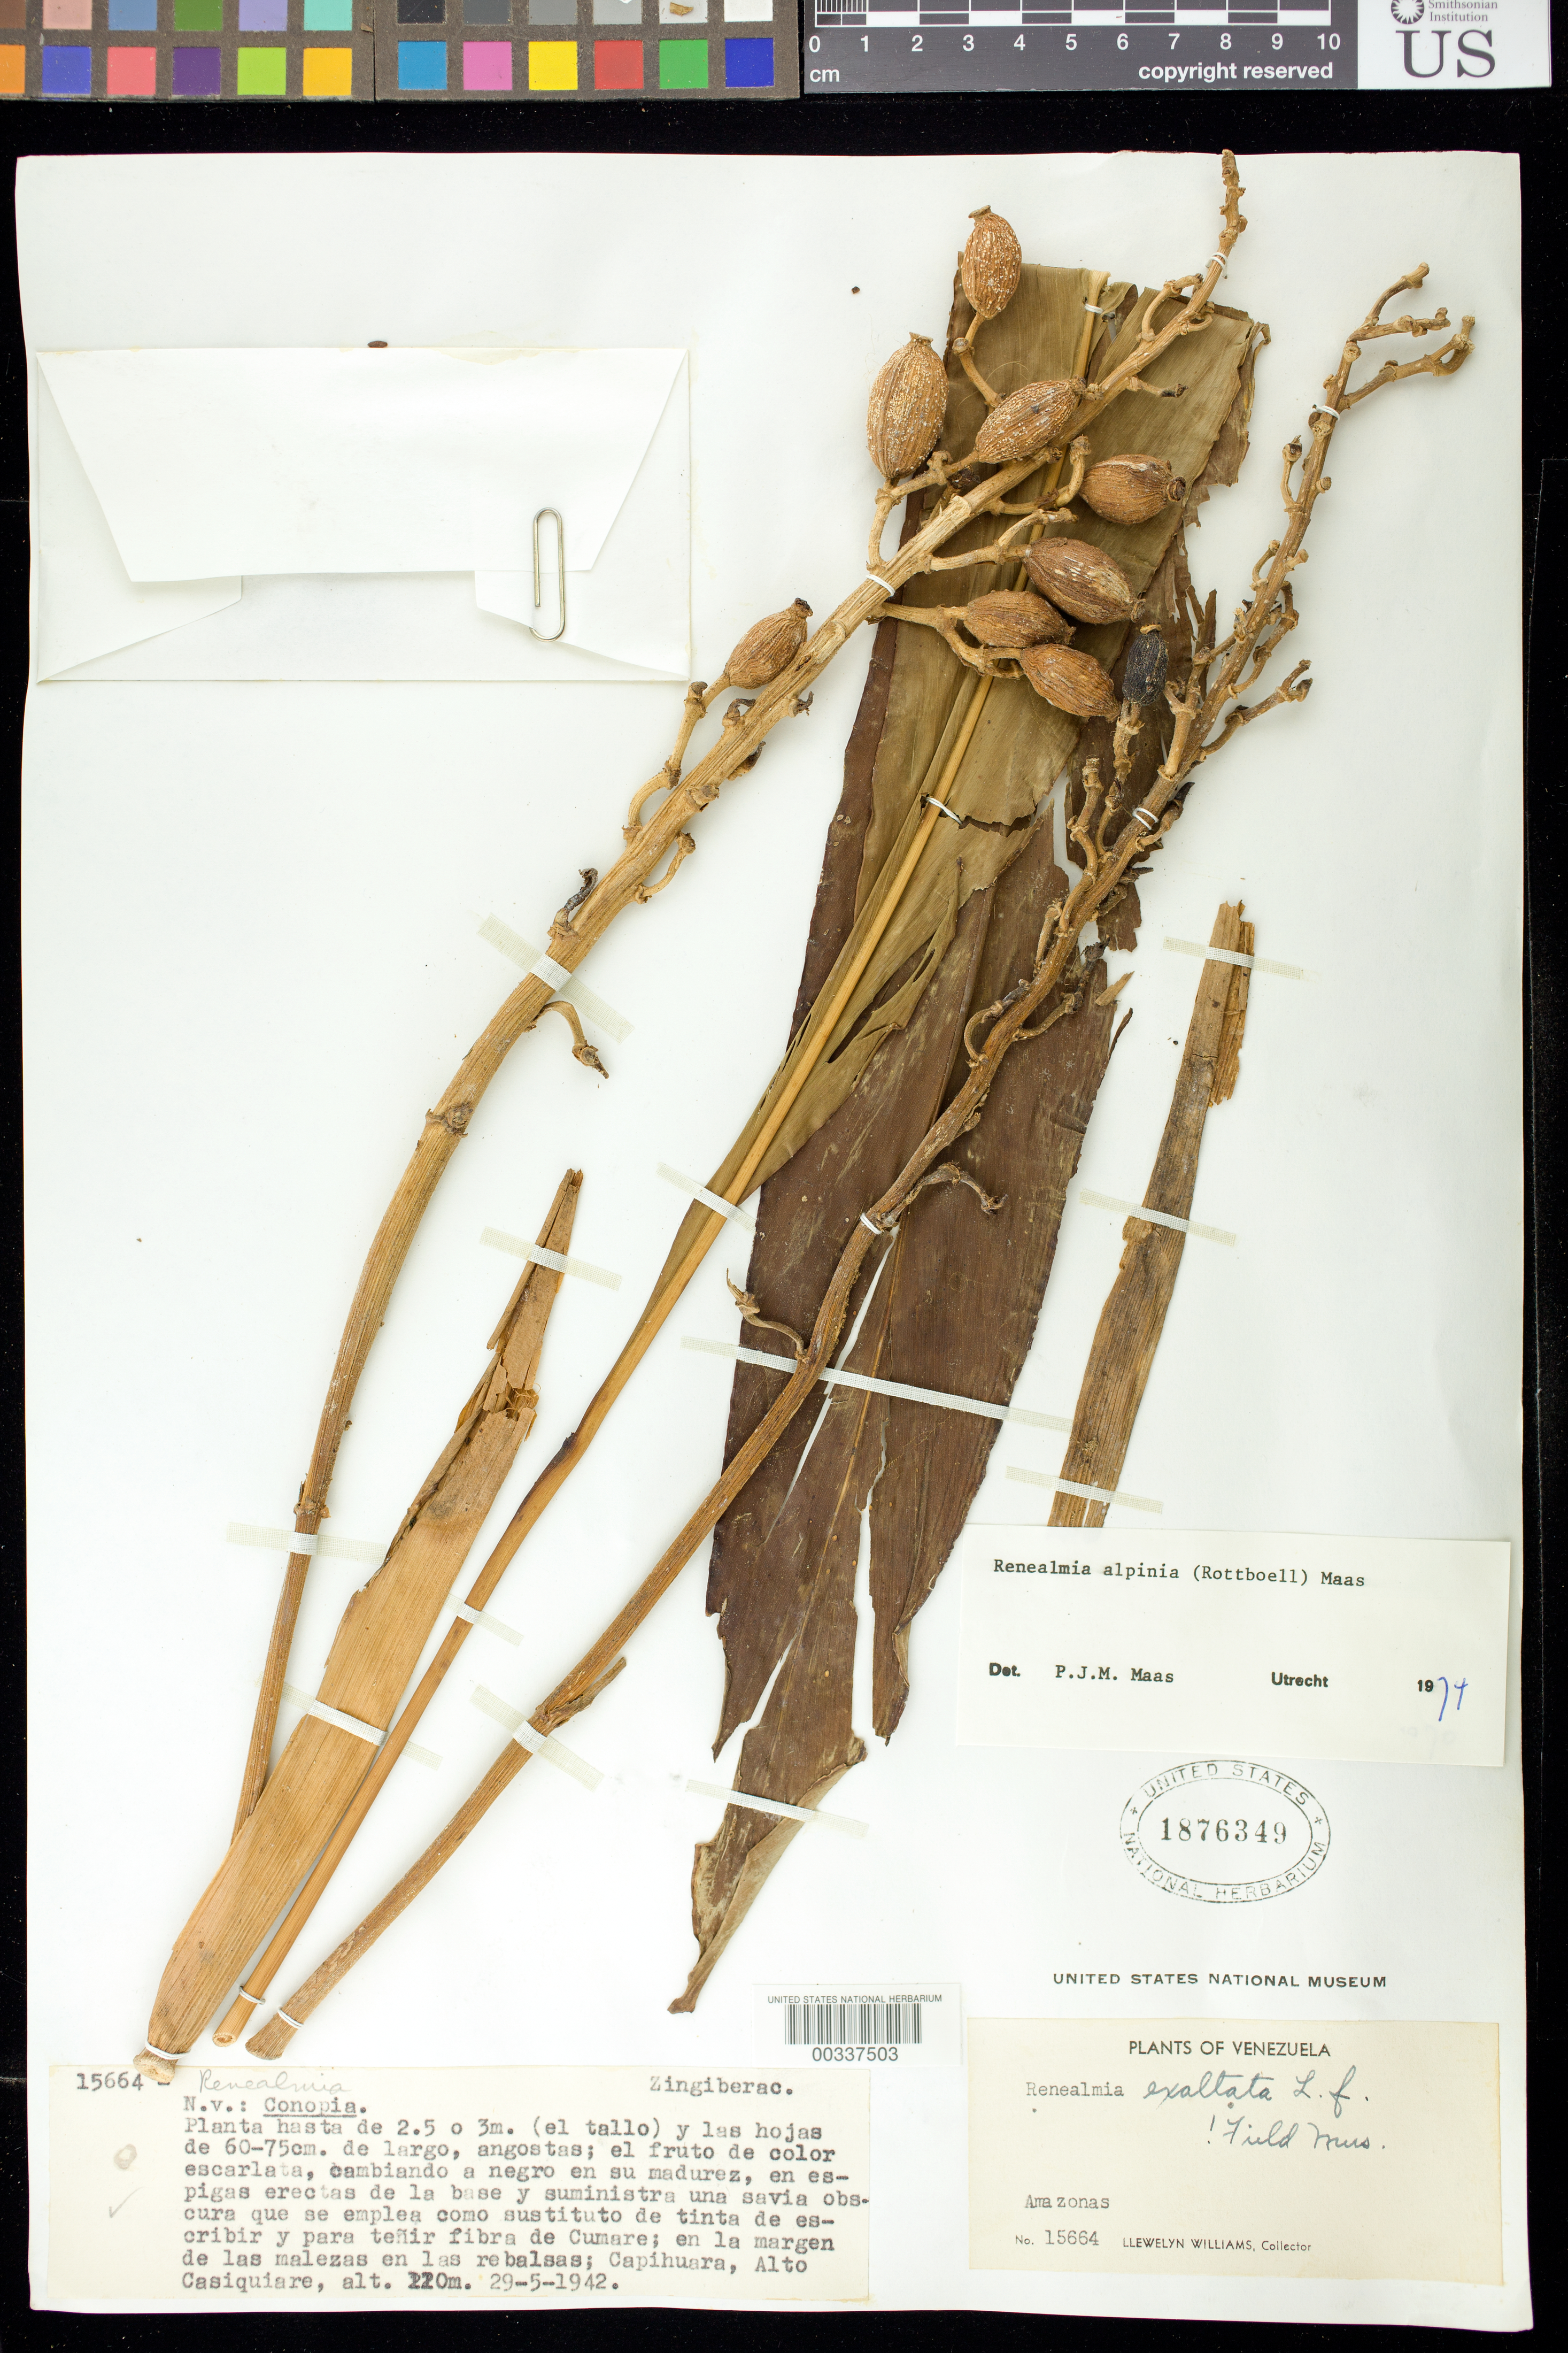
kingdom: Plantae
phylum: Tracheophyta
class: Liliopsida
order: Zingiberales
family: Zingiberaceae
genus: Renealmia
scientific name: Renealmia alpinia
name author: (Rottb.) Maas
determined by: Maas, Paul J. M.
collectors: Ll. Williams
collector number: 15664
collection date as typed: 29 May 1942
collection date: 1942-05-29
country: Venezuela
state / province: Amazonas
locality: En la margen de las malezas en las rebalsas; capihuara, alto casiquiare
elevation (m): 220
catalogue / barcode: US 1876349